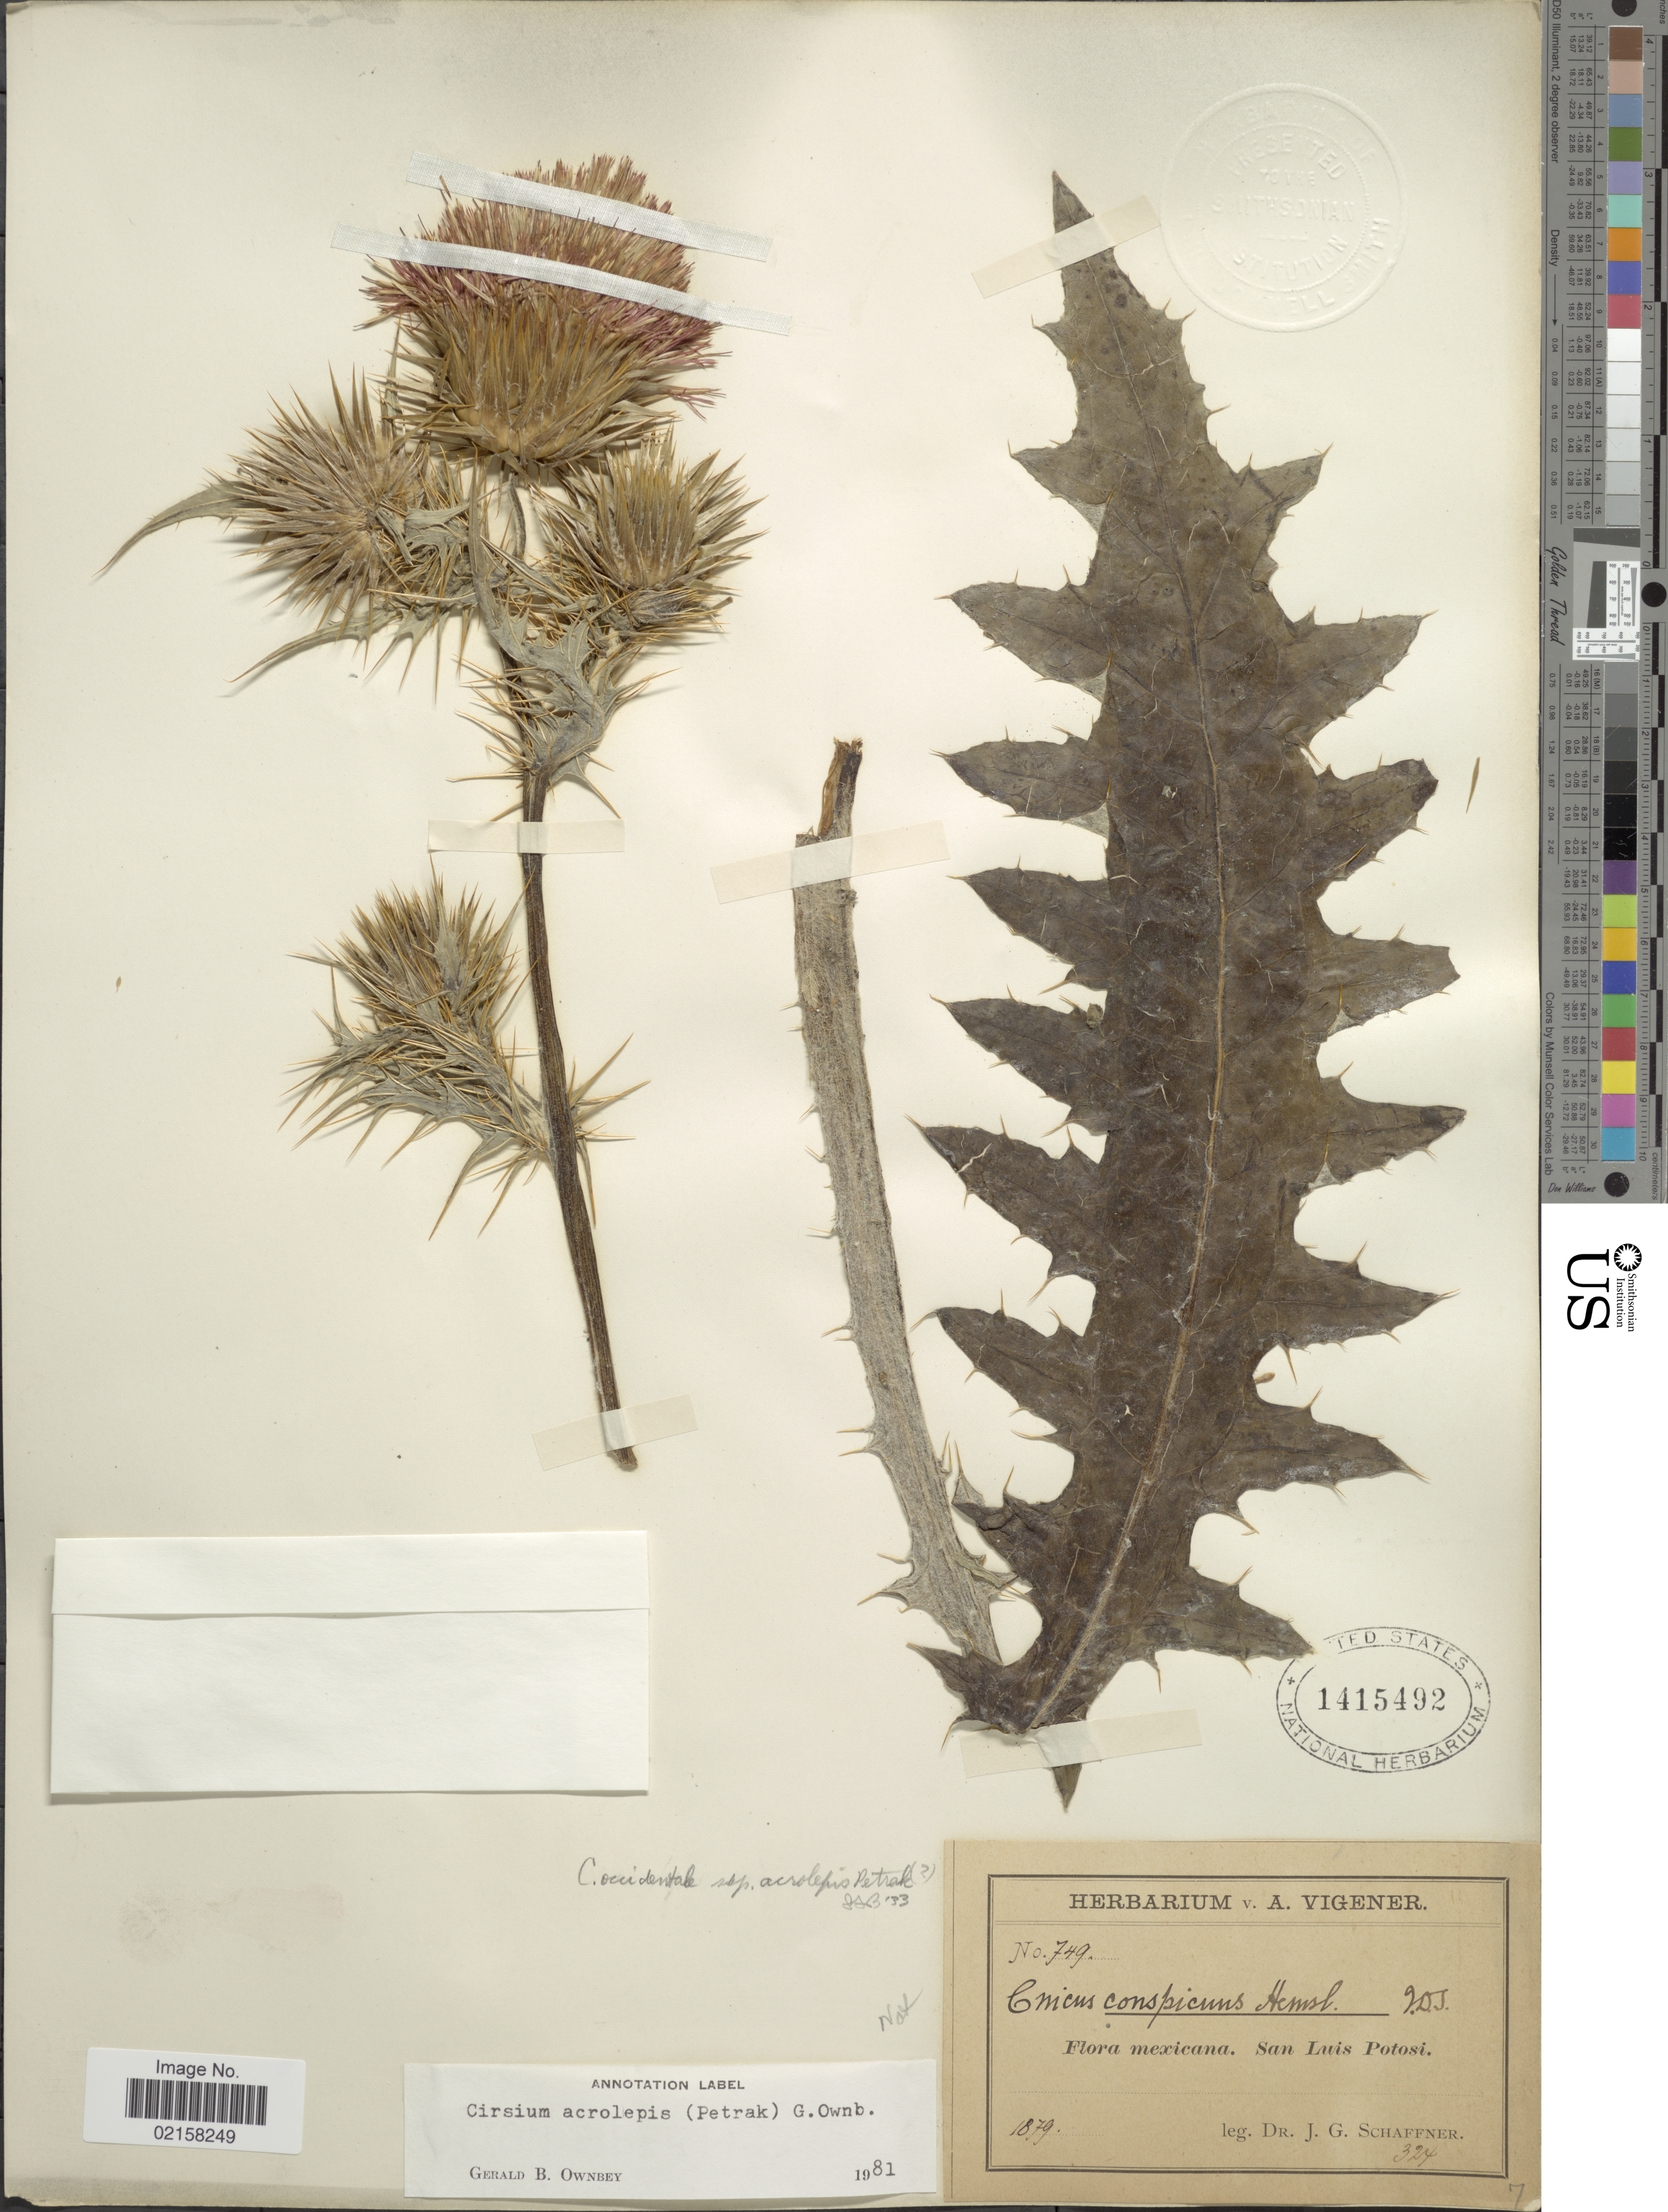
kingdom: Plantae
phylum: Tracheophyta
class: Magnoliopsida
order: Asterales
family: Asteraceae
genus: Cirsium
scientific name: Cirsium acrolepis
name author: (Petr.) G.B. Ownbey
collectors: J. G. Schaffner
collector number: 749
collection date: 1879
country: Mexico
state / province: San Luis Potosí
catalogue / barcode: US 1415492